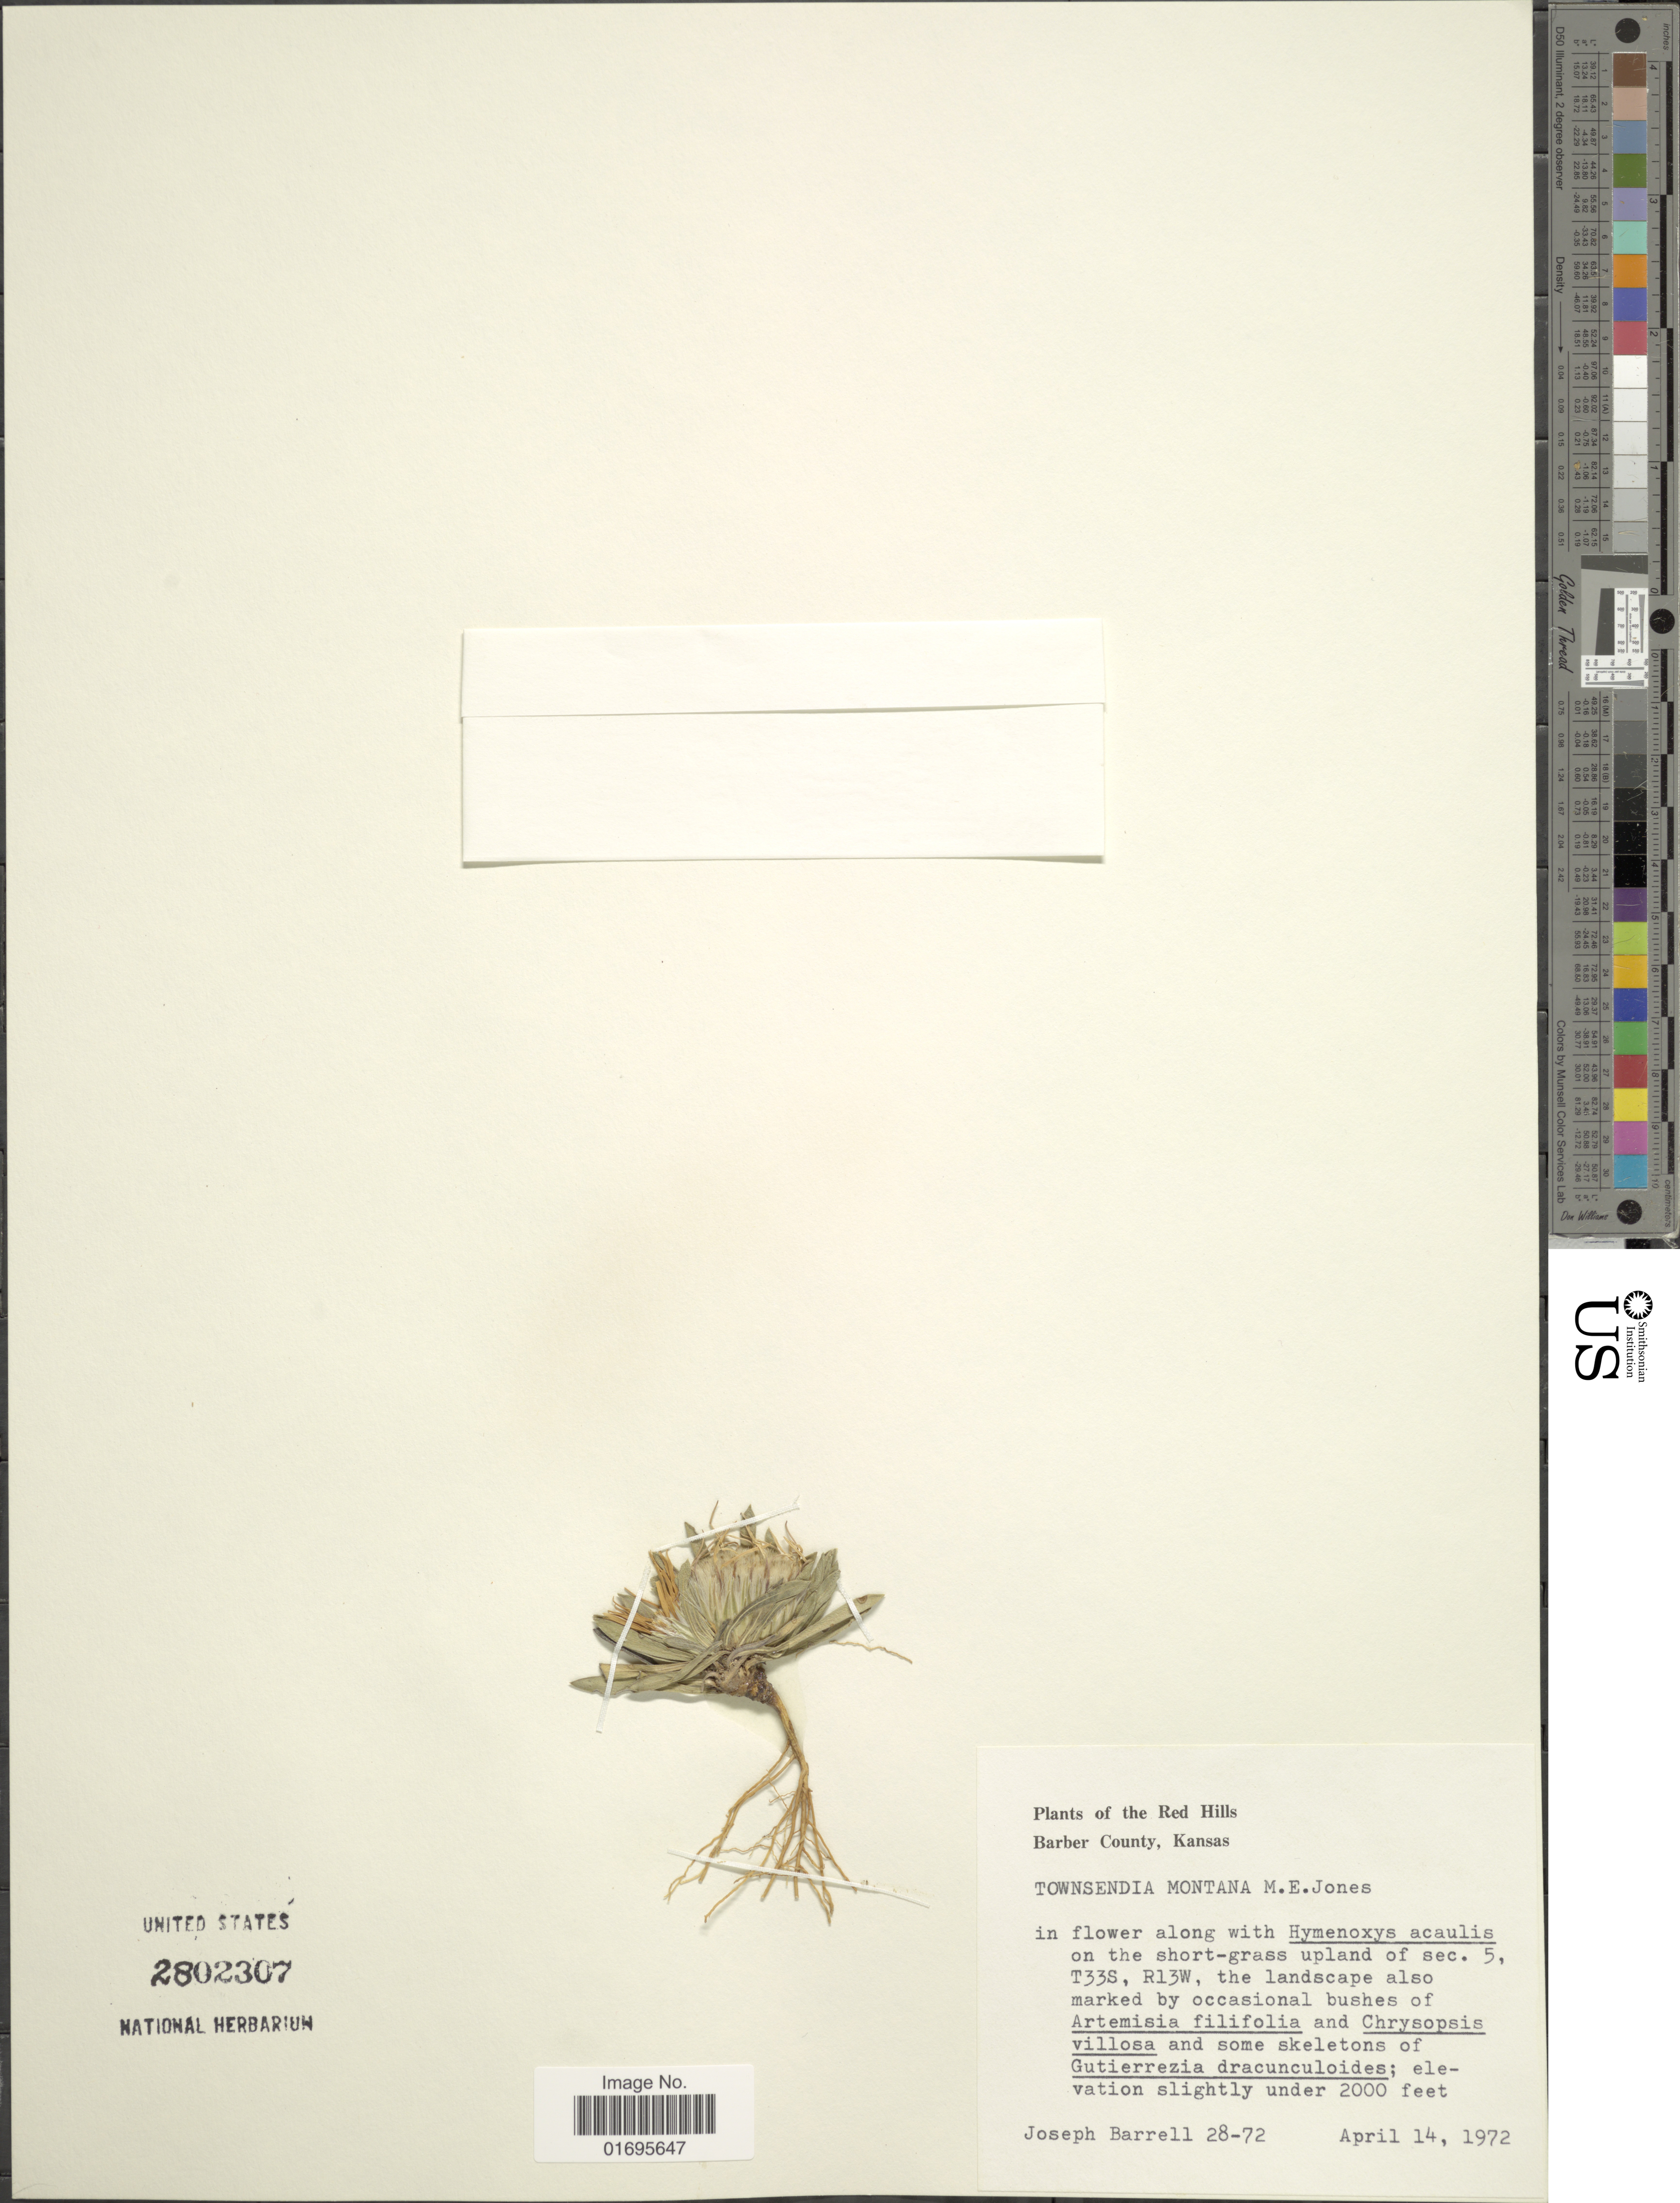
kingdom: Plantae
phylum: Tracheophyta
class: Magnoliopsida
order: Asterales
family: Asteraceae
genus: Townsendia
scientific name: Townsendia montana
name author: M.E. Jones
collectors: J. Barrell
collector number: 28-72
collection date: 1972-04-14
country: United States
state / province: Kansas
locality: Red Hills, Barber County, on the short-grass upland of sec. 5, T33S, R13W, the landscape also marked by occasional bushes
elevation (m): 610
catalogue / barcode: US 2802307